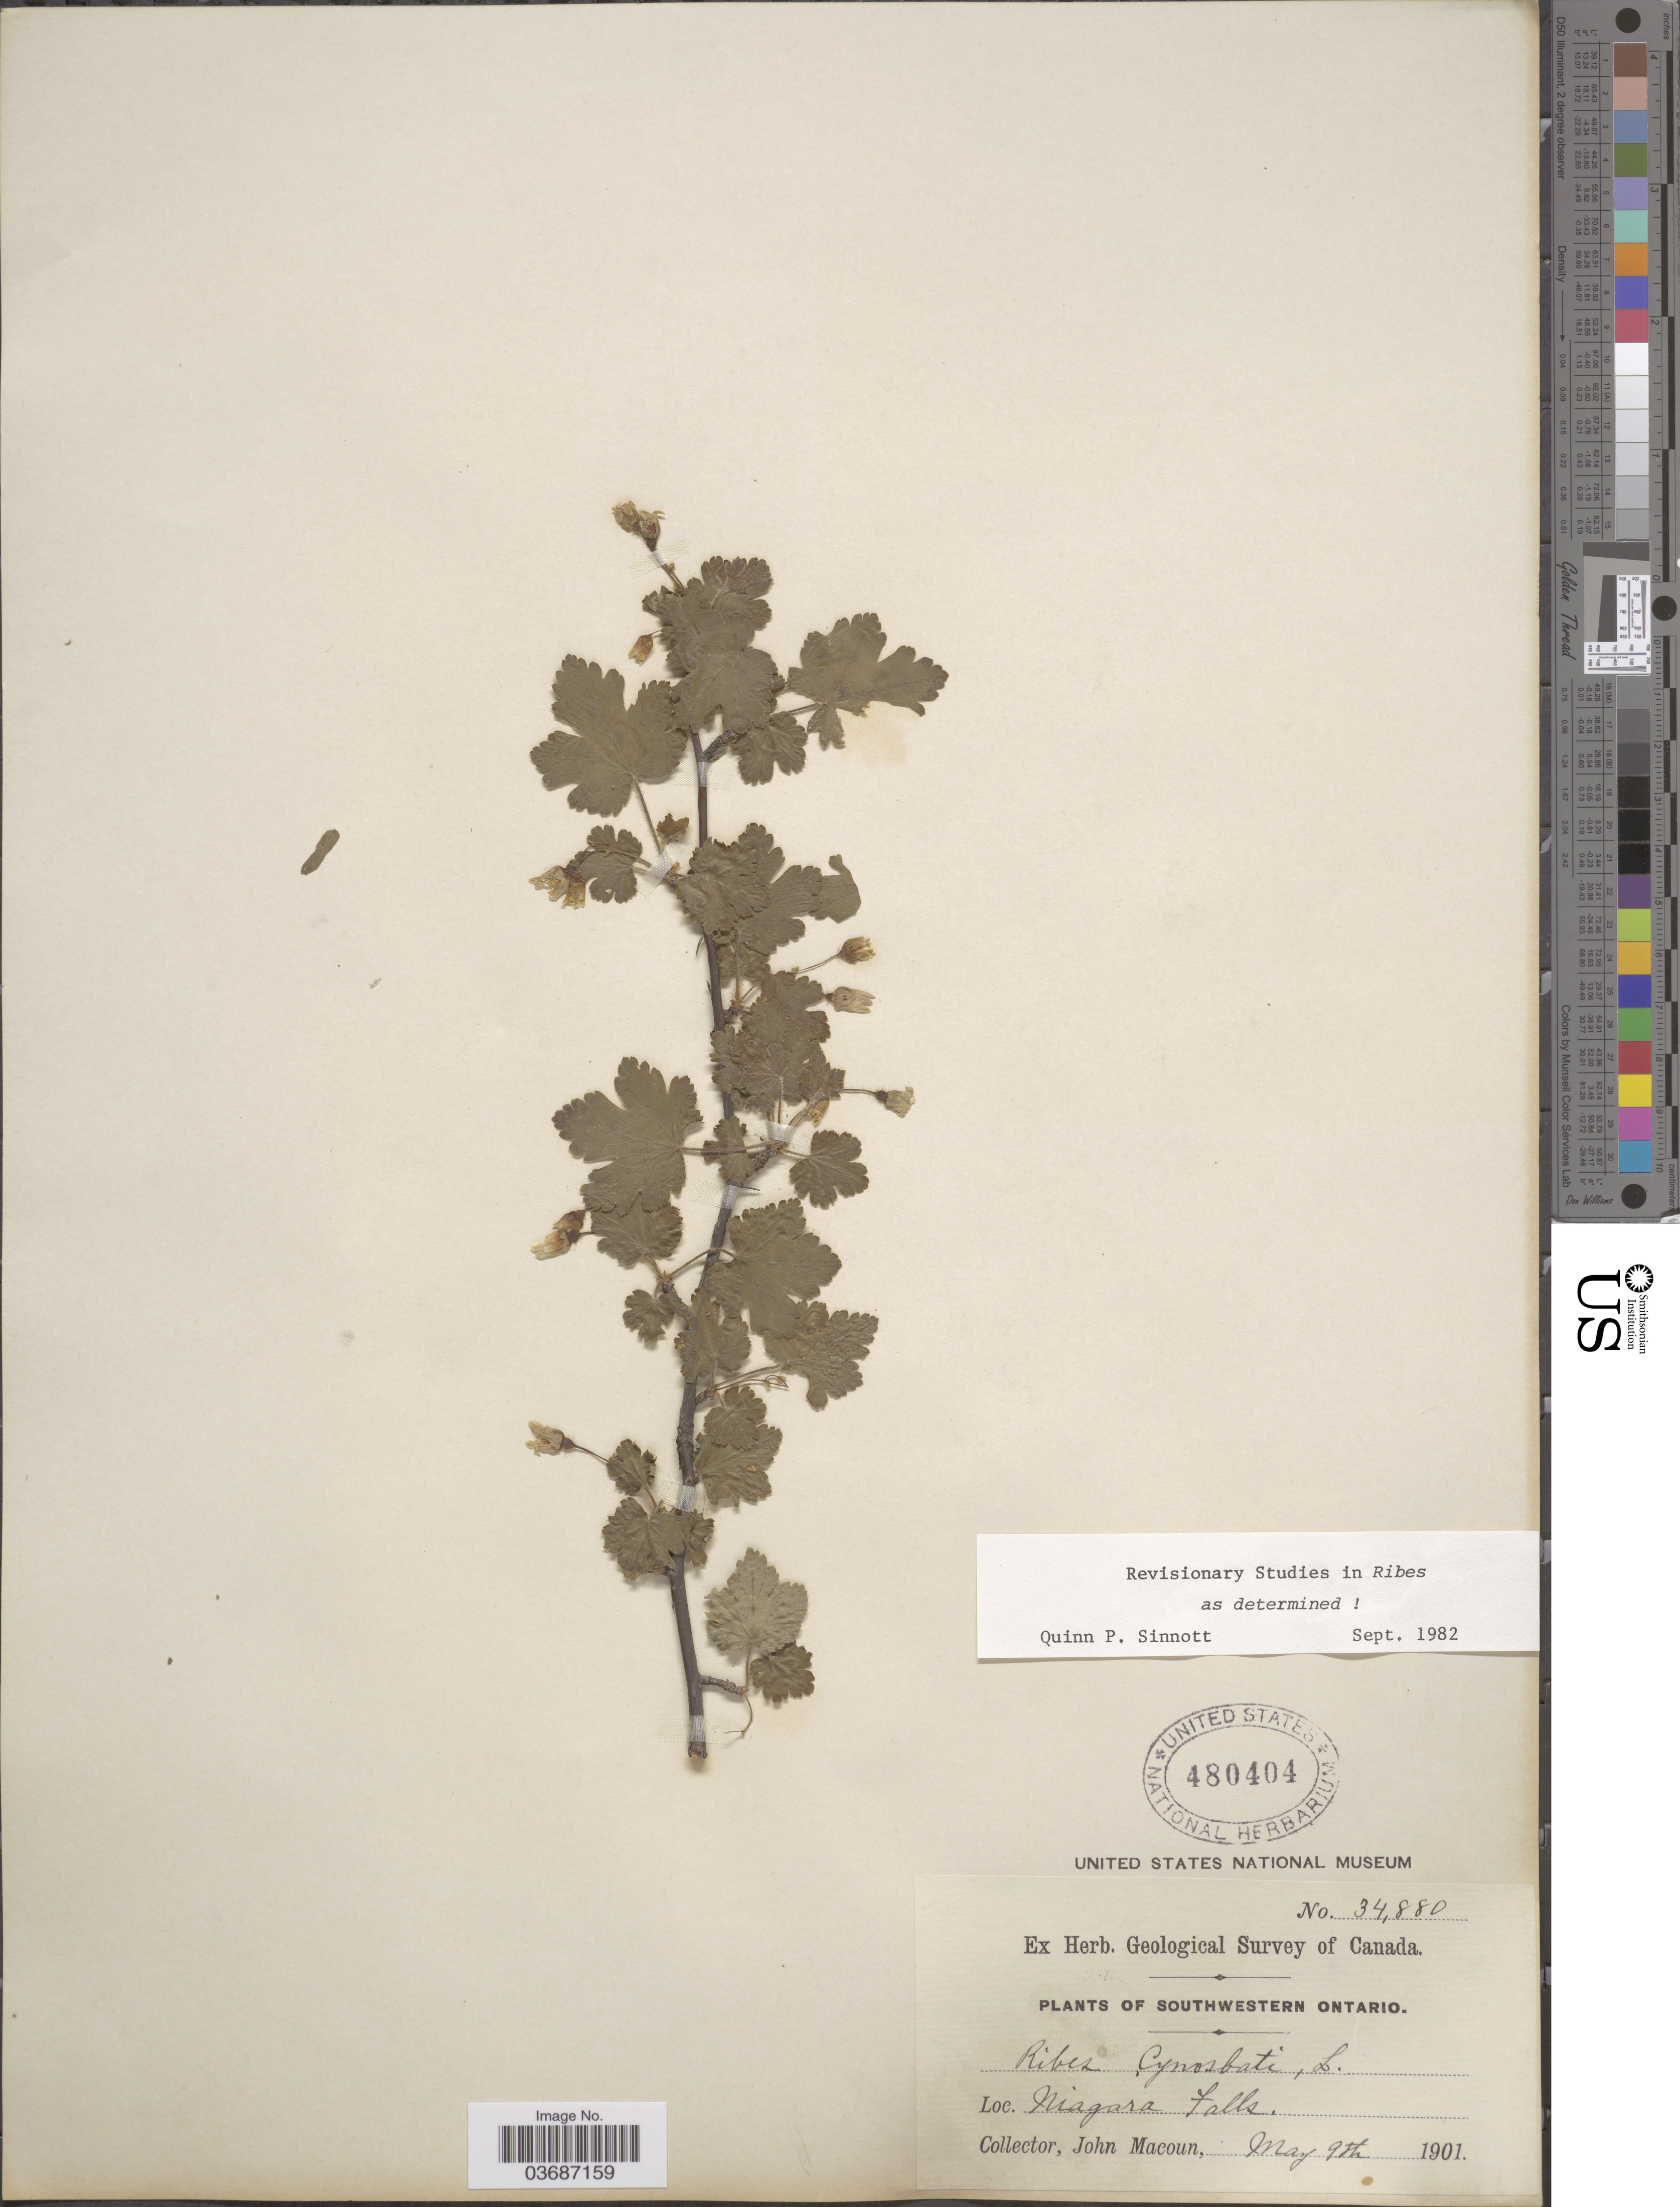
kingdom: Plantae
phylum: Tracheophyta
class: Magnoliopsida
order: Saxifragales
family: Grossulariaceae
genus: Ribes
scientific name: Ribes cynosbati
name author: L.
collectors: J. Macoun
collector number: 34880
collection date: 1901-05-09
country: Canada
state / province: Ontario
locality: Geological Survey of Canada. Southwestern Ontario. Niagara Falls.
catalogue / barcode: US 480404